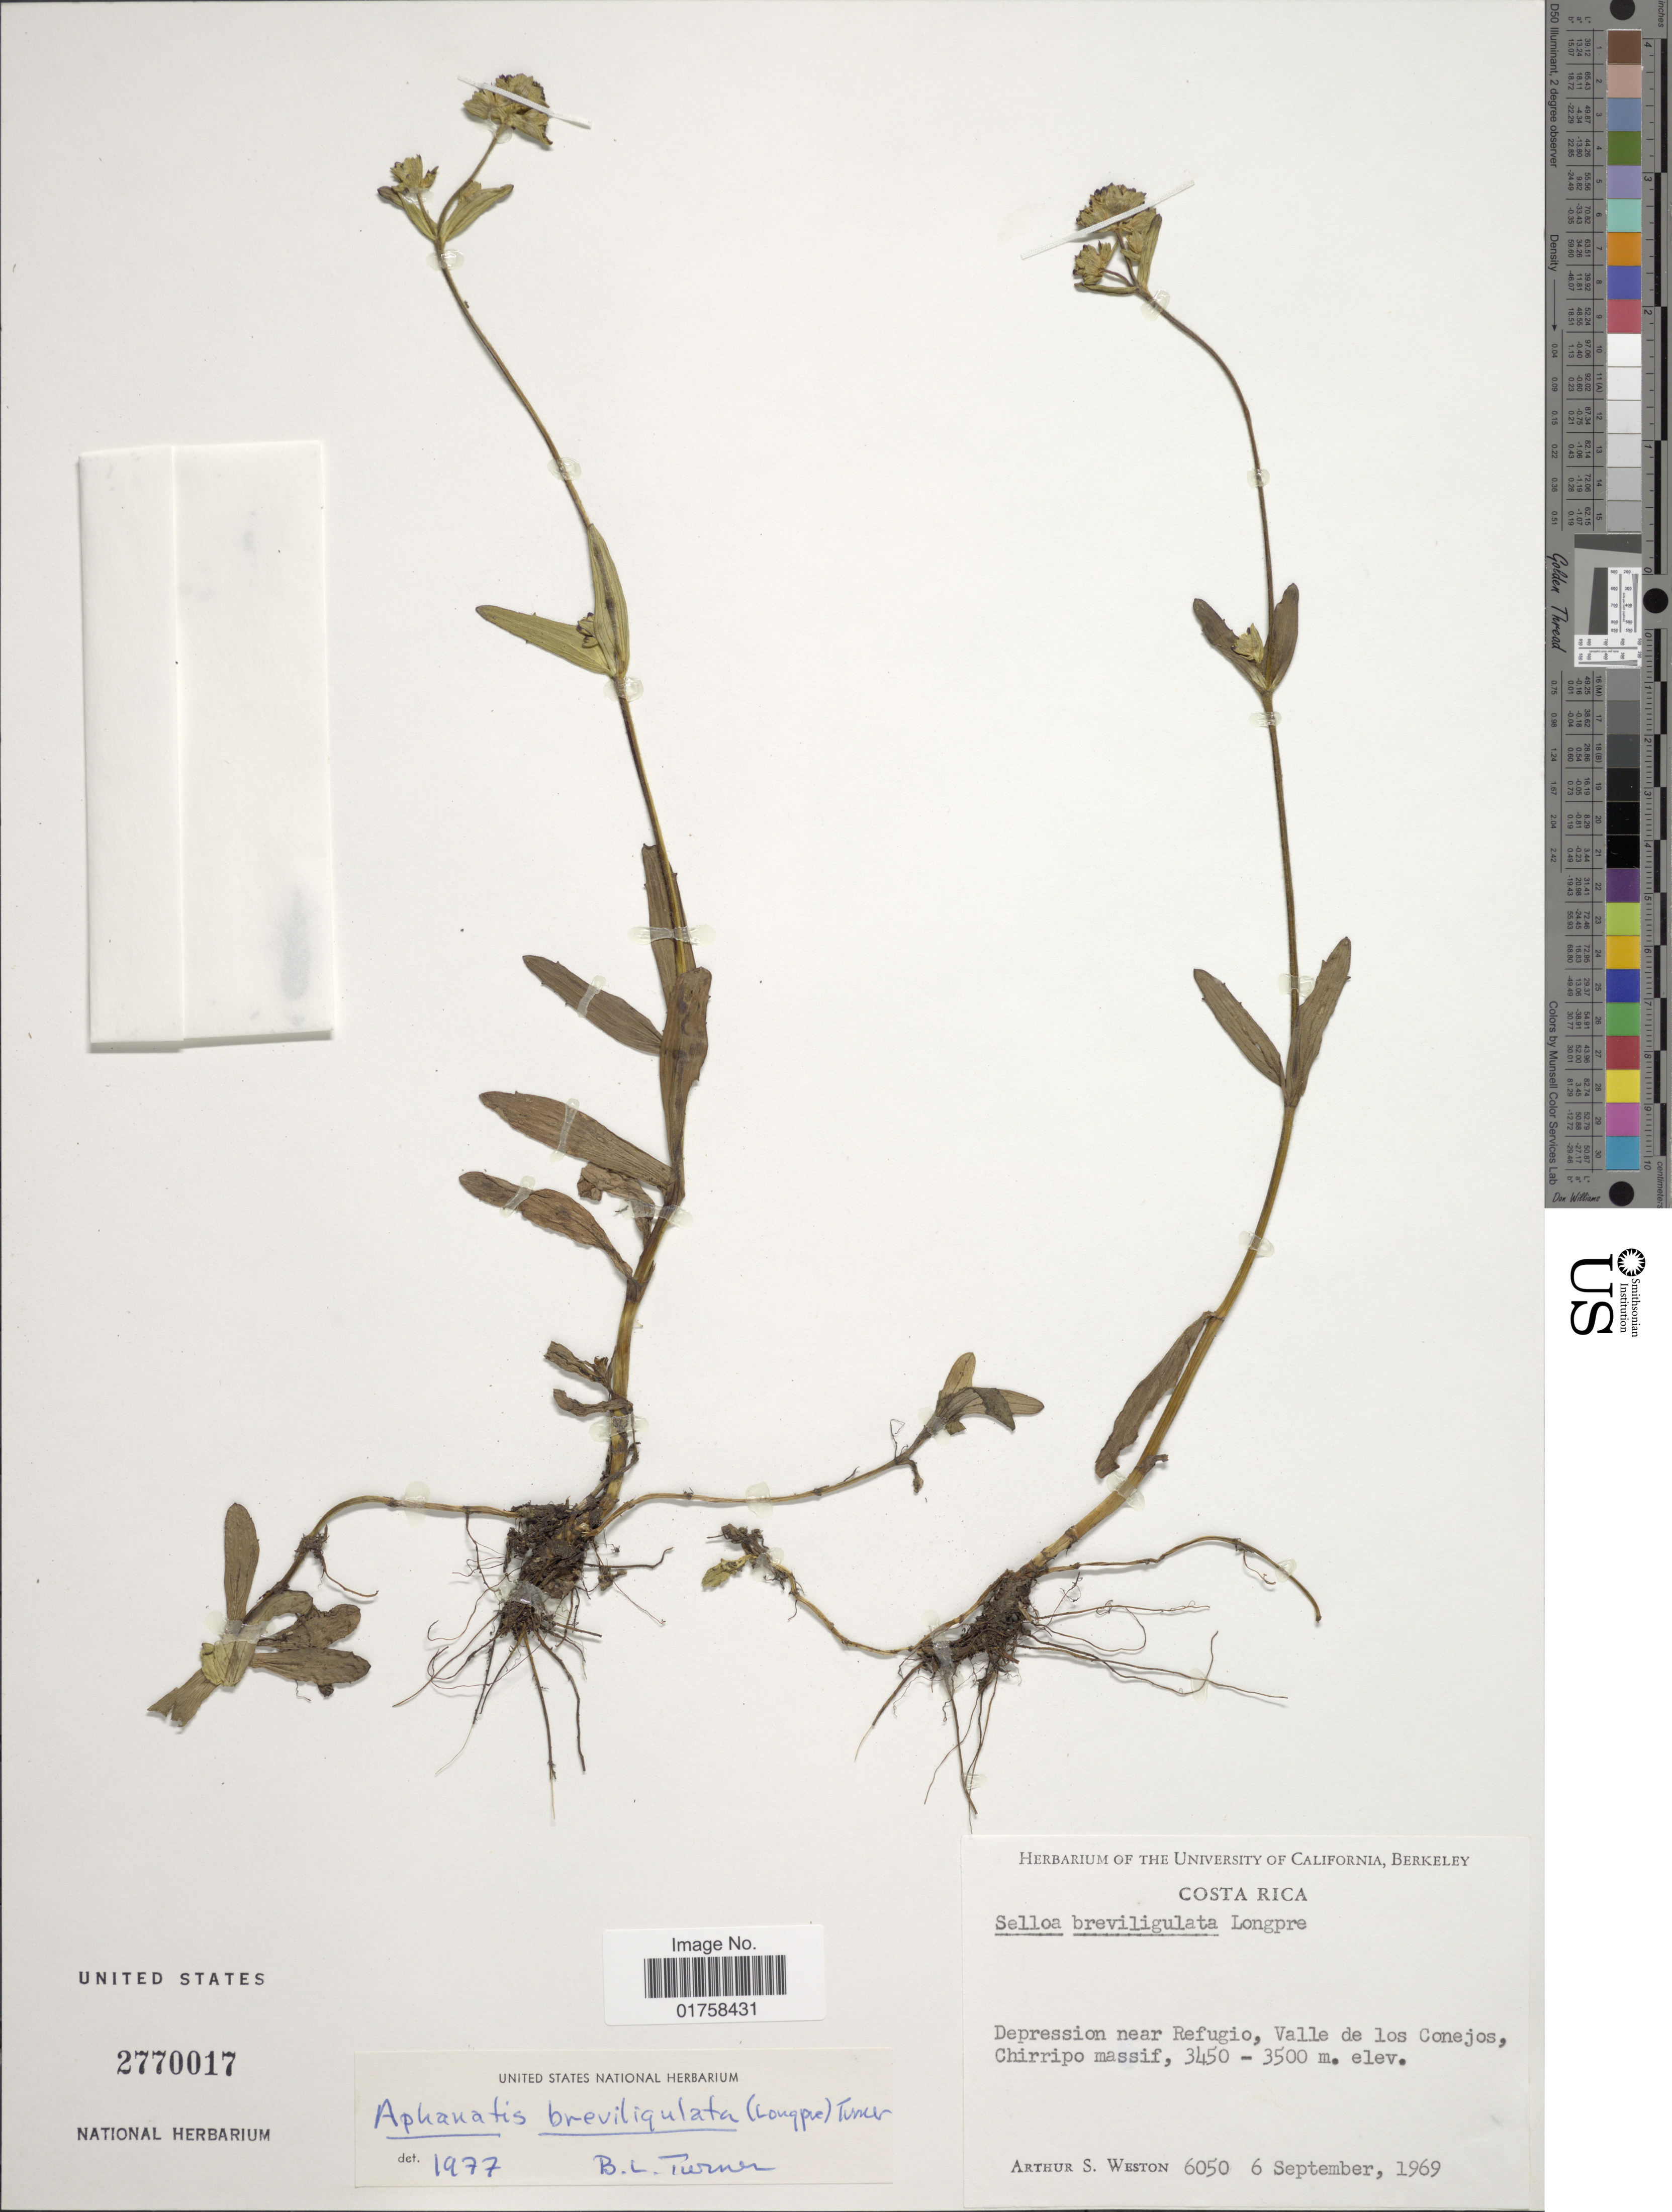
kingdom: Plantae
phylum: Tracheophyta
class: Magnoliopsida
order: Asterales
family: Asteraceae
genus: Aphanactis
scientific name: Aphanactis breviligulata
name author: (Longpe) B.L. Turner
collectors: A. Weston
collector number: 6050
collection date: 1969-09-06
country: Costa Rica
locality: Costa Rica. Depression near Refugio, Valle de los Conejos, Chirripo massif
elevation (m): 3450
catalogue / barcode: US 2770017